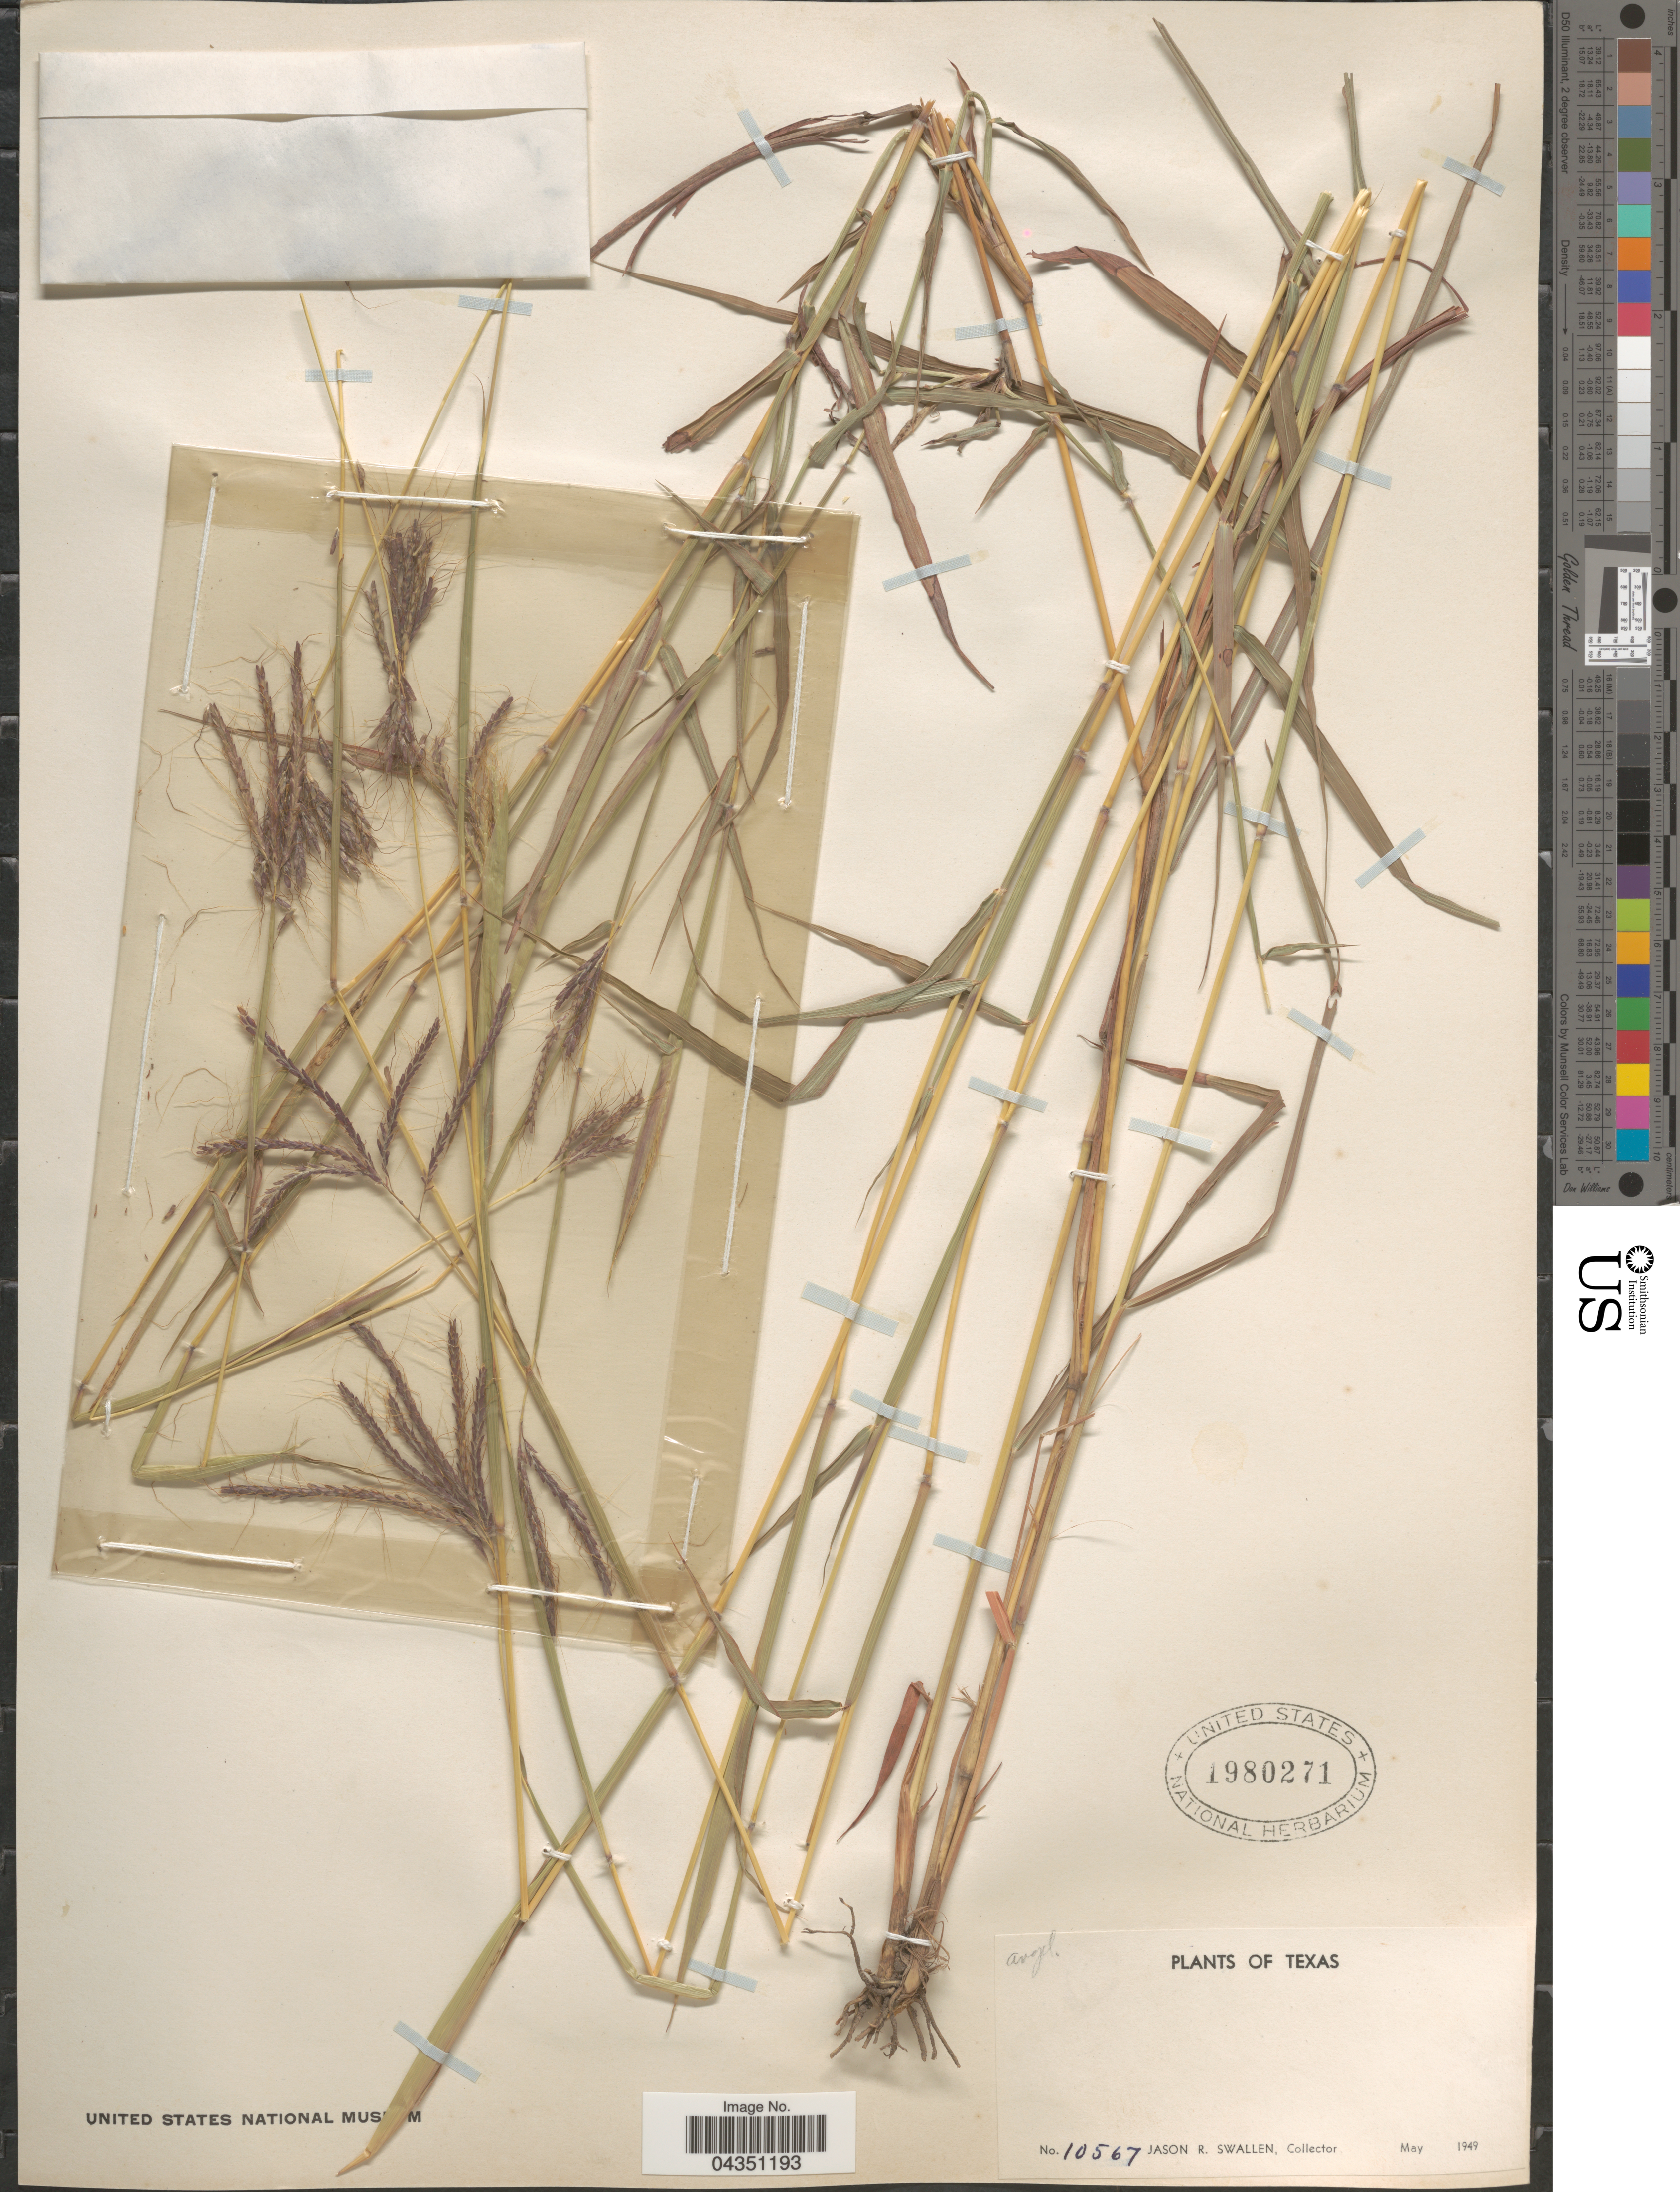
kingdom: Plantae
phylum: Tracheophyta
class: Liliopsida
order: Poales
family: Poaceae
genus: Dichanthium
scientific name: Dichanthium annulatum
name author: (Forssk.) Stapf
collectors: J. R. Swallen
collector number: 10567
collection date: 1949-05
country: United States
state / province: Texas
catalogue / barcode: US 1980271